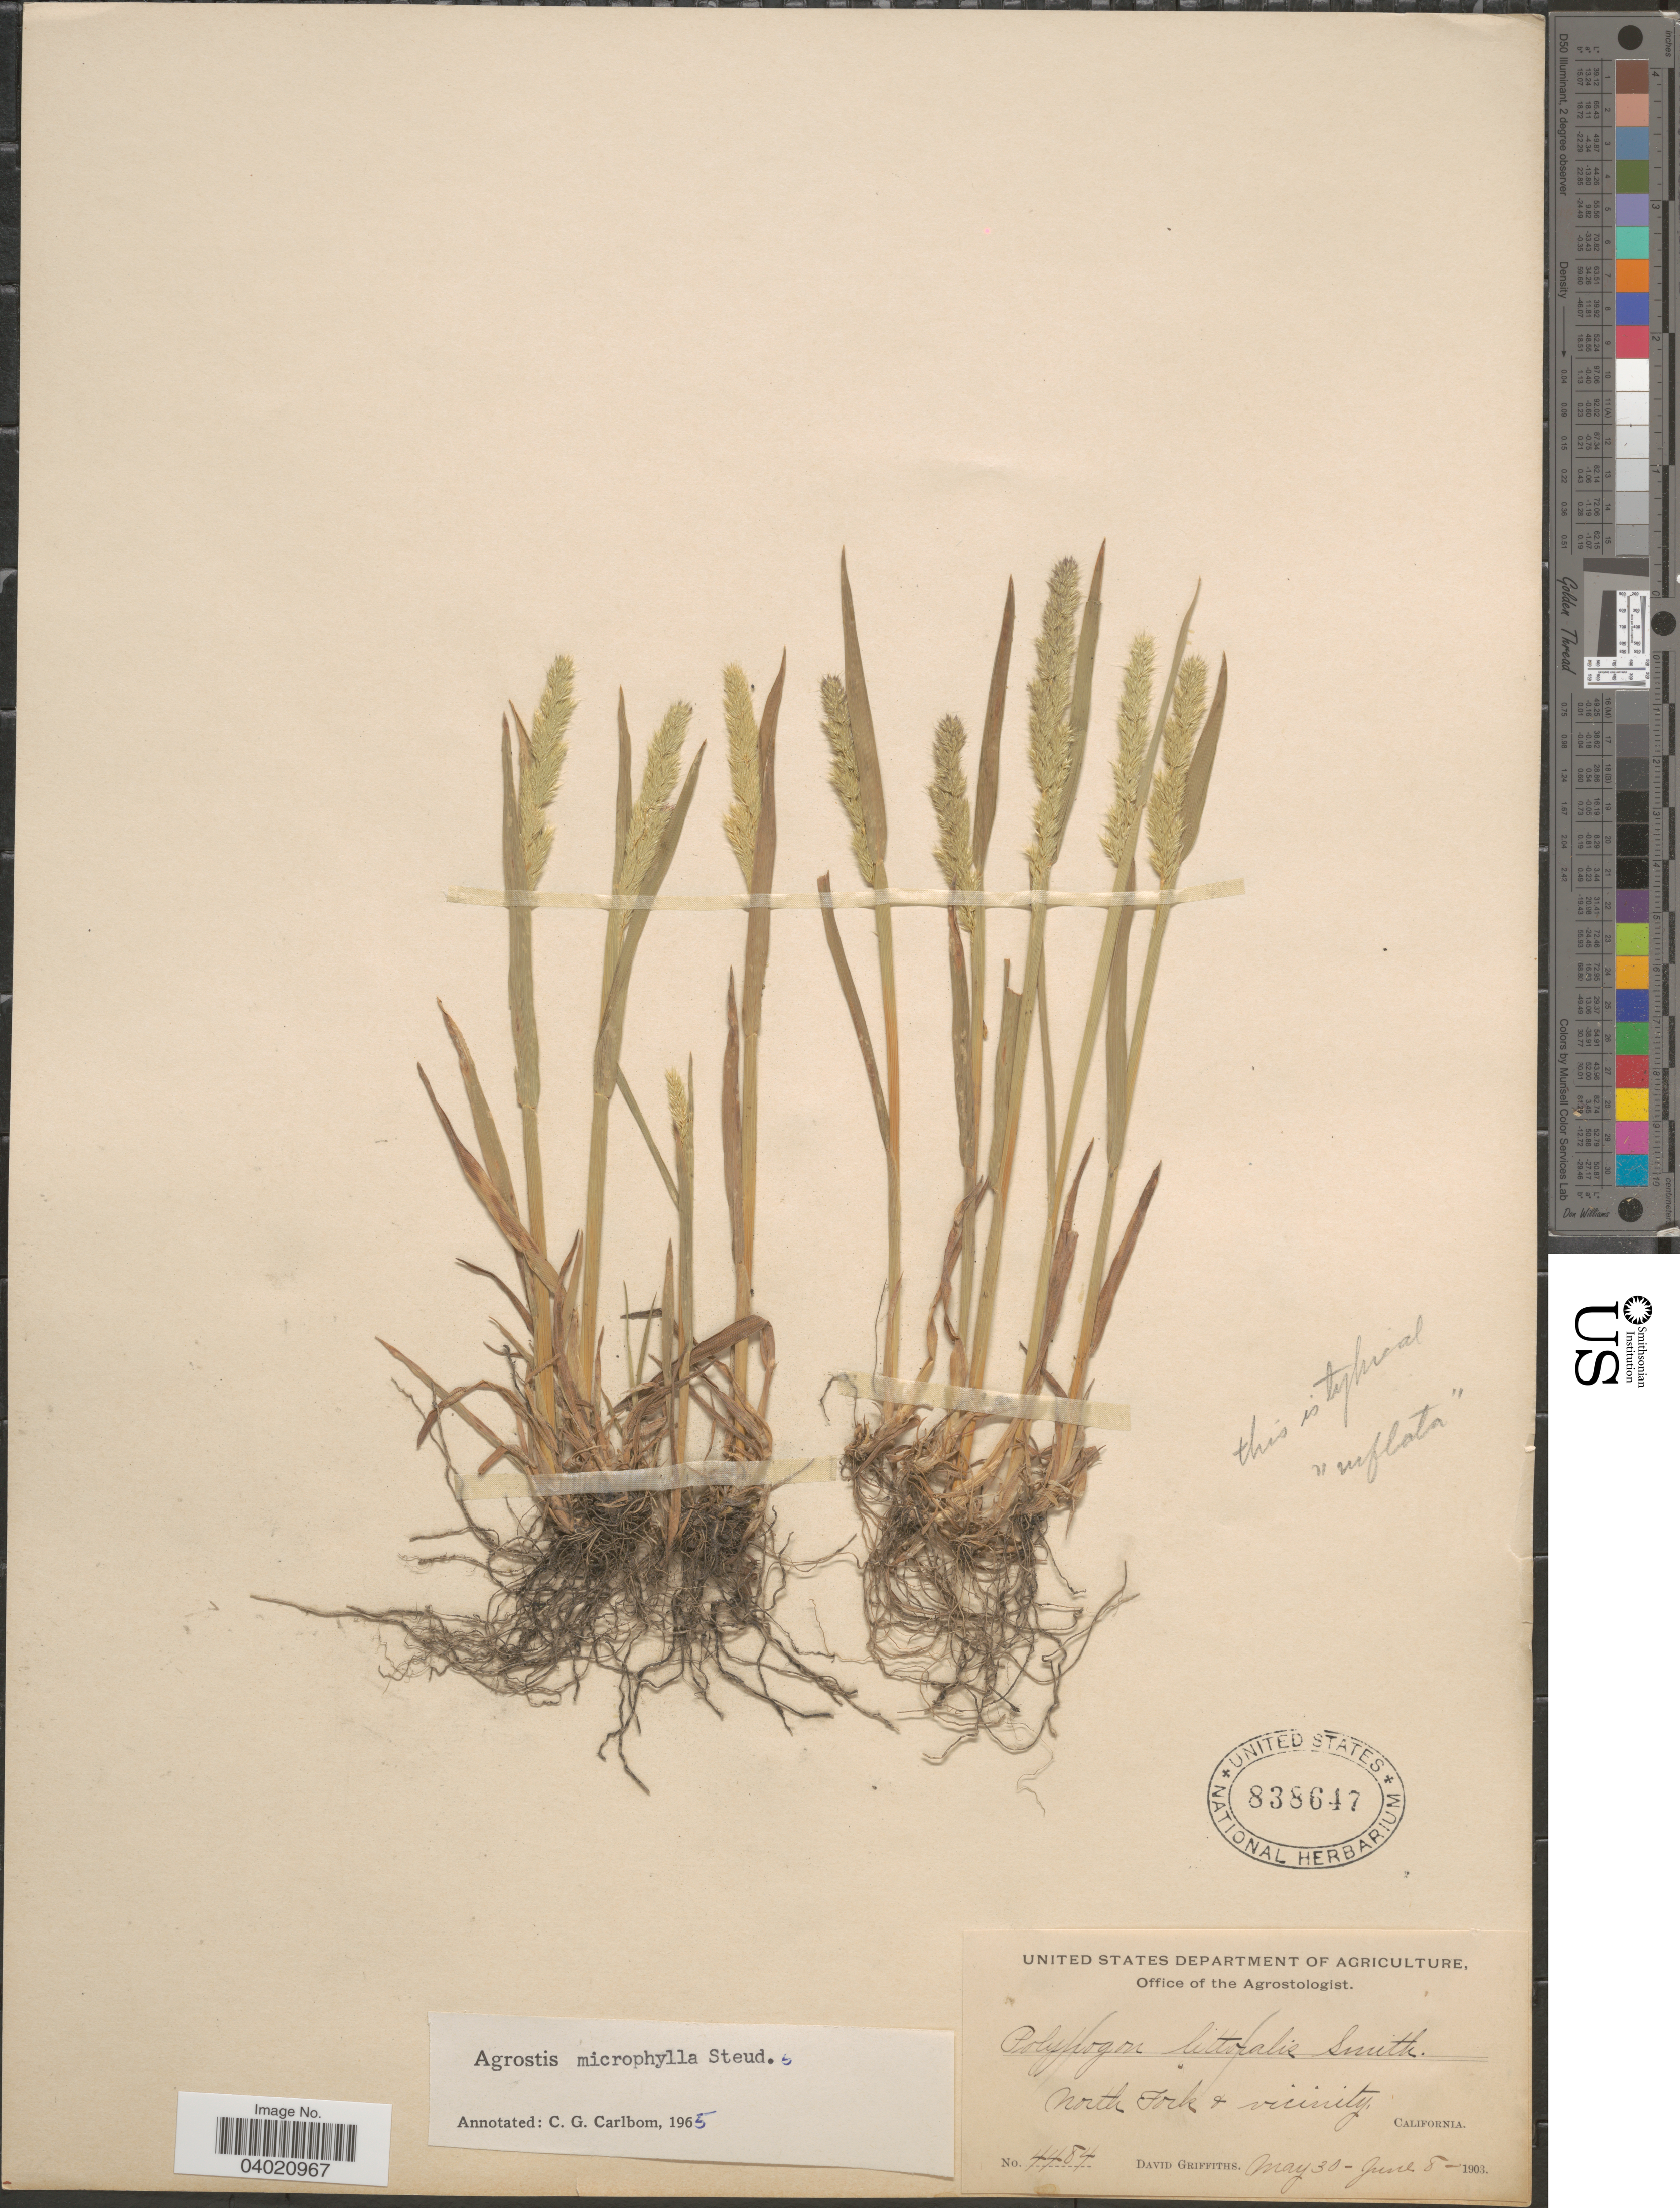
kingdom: Plantae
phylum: Tracheophyta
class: Liliopsida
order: Poales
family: Poaceae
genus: Agrostis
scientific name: Agrostis microphylla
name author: Steud.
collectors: D. Griffiths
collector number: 4484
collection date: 1903-05-30/1903-06-08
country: United States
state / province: California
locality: North Fork & vicinity.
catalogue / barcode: US 838647